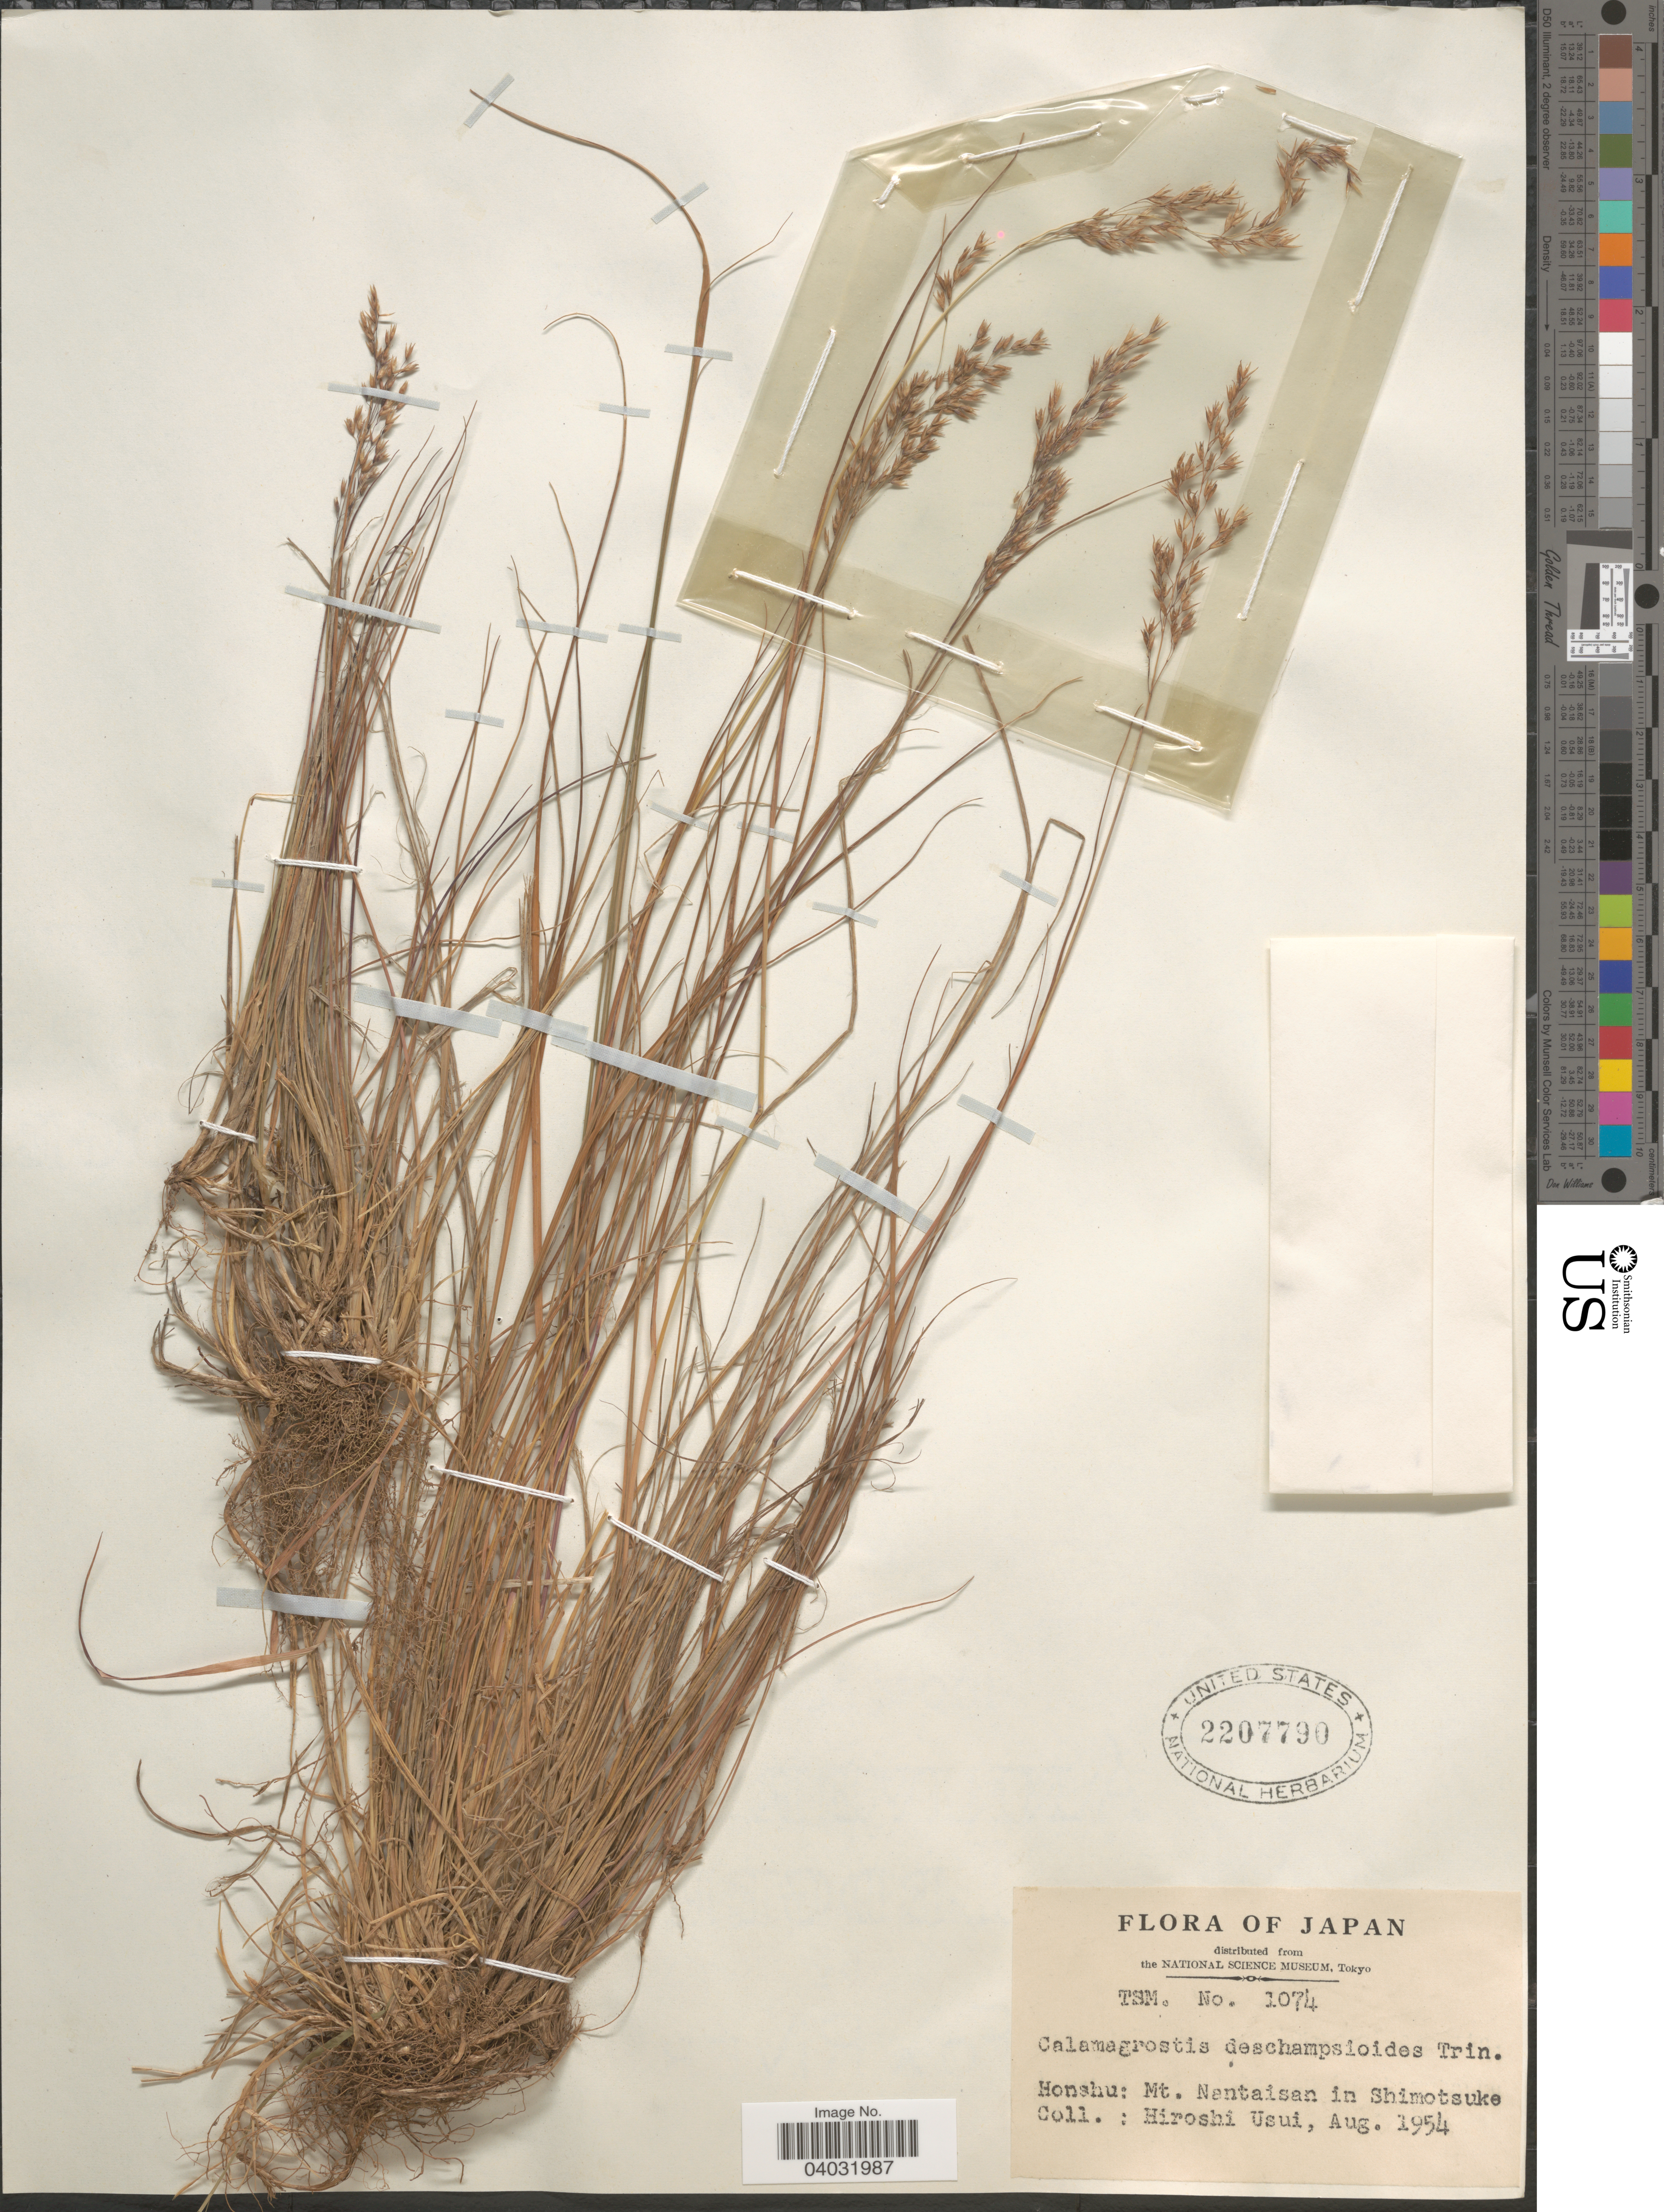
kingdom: Plantae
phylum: Tracheophyta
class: Liliopsida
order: Poales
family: Poaceae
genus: Calamagrostis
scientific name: Calamagrostis deschampsioides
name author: Trin.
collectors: H. Usui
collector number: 1074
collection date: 1954-08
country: Japan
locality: Honshu: Mt. Nantaisan in Shimotsuke.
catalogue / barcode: US 2207790